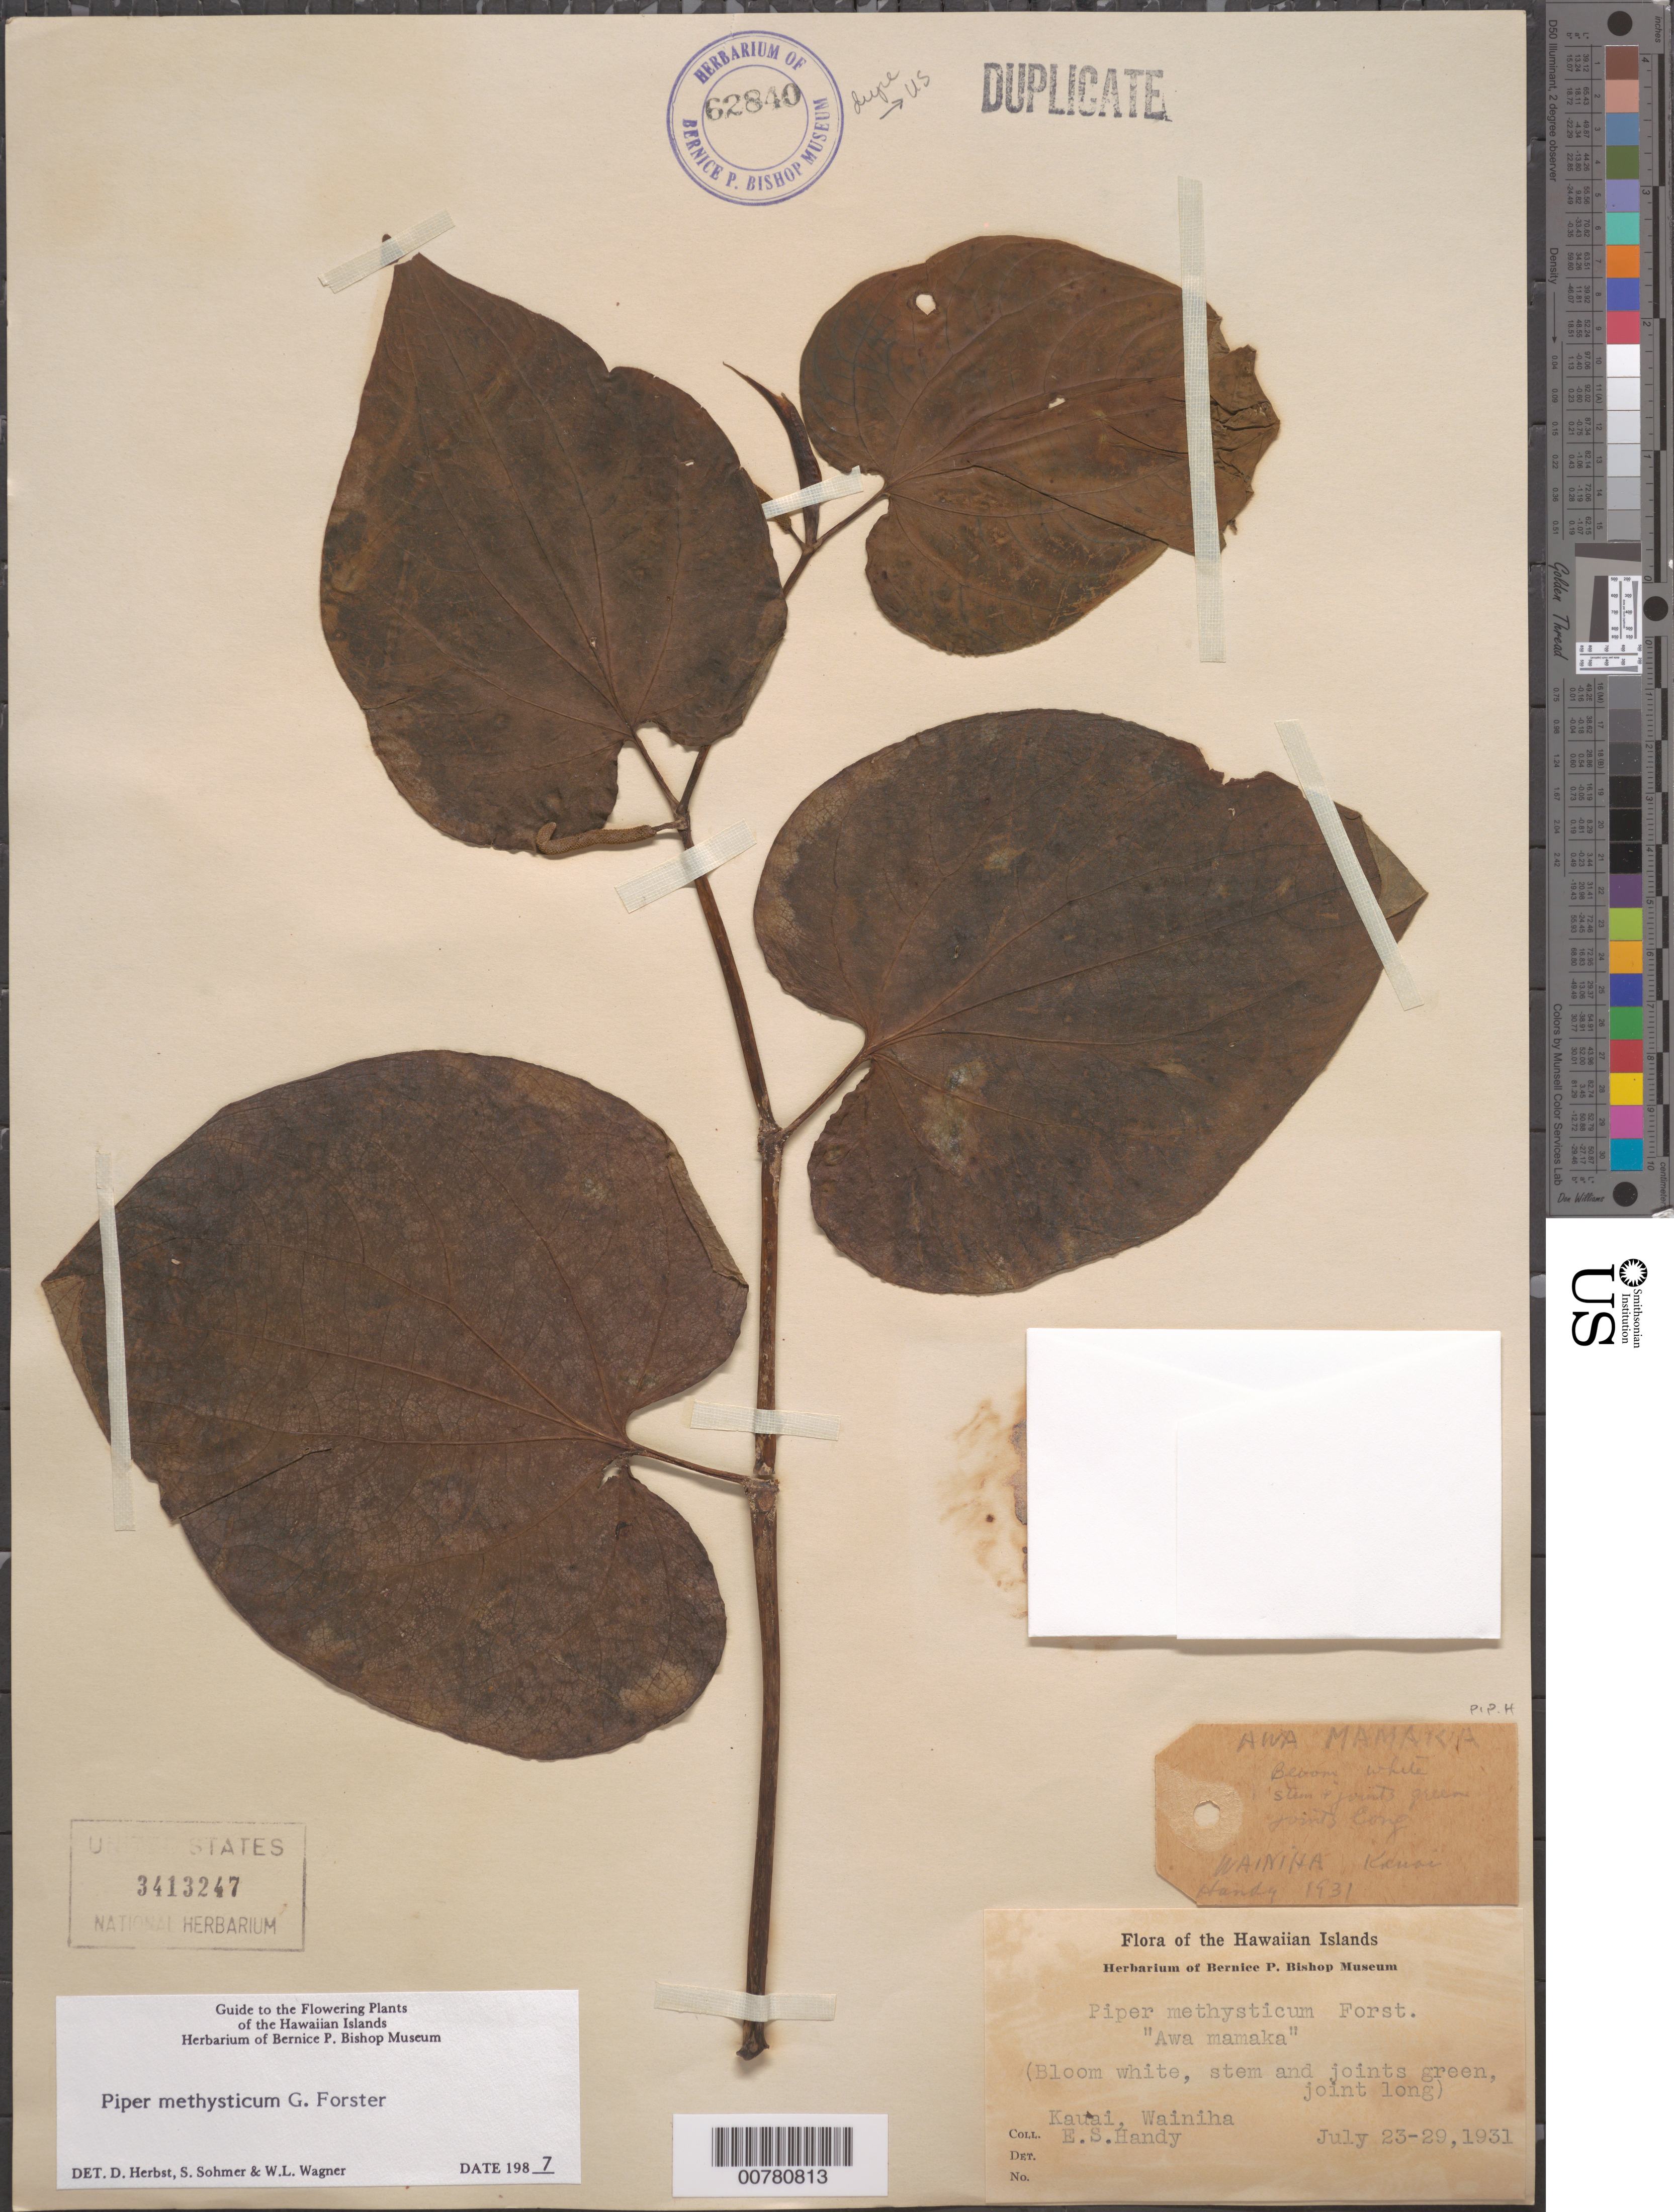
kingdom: Plantae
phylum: Tracheophyta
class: Magnoliopsida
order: Piperales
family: Piperaceae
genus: Piper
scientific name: Piper methysticum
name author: J.R. Forst. & G. Forst.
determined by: Wagner, W. L.; Herbst, D. R.; Sohmer, S. H.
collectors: E. Handy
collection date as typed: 23 Jul 1931 to 29 Jul 1931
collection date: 1931-07-23/1931-07-29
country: United States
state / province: Hawaii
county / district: Kaui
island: Kaua'i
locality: Wainiha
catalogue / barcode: US 3413247